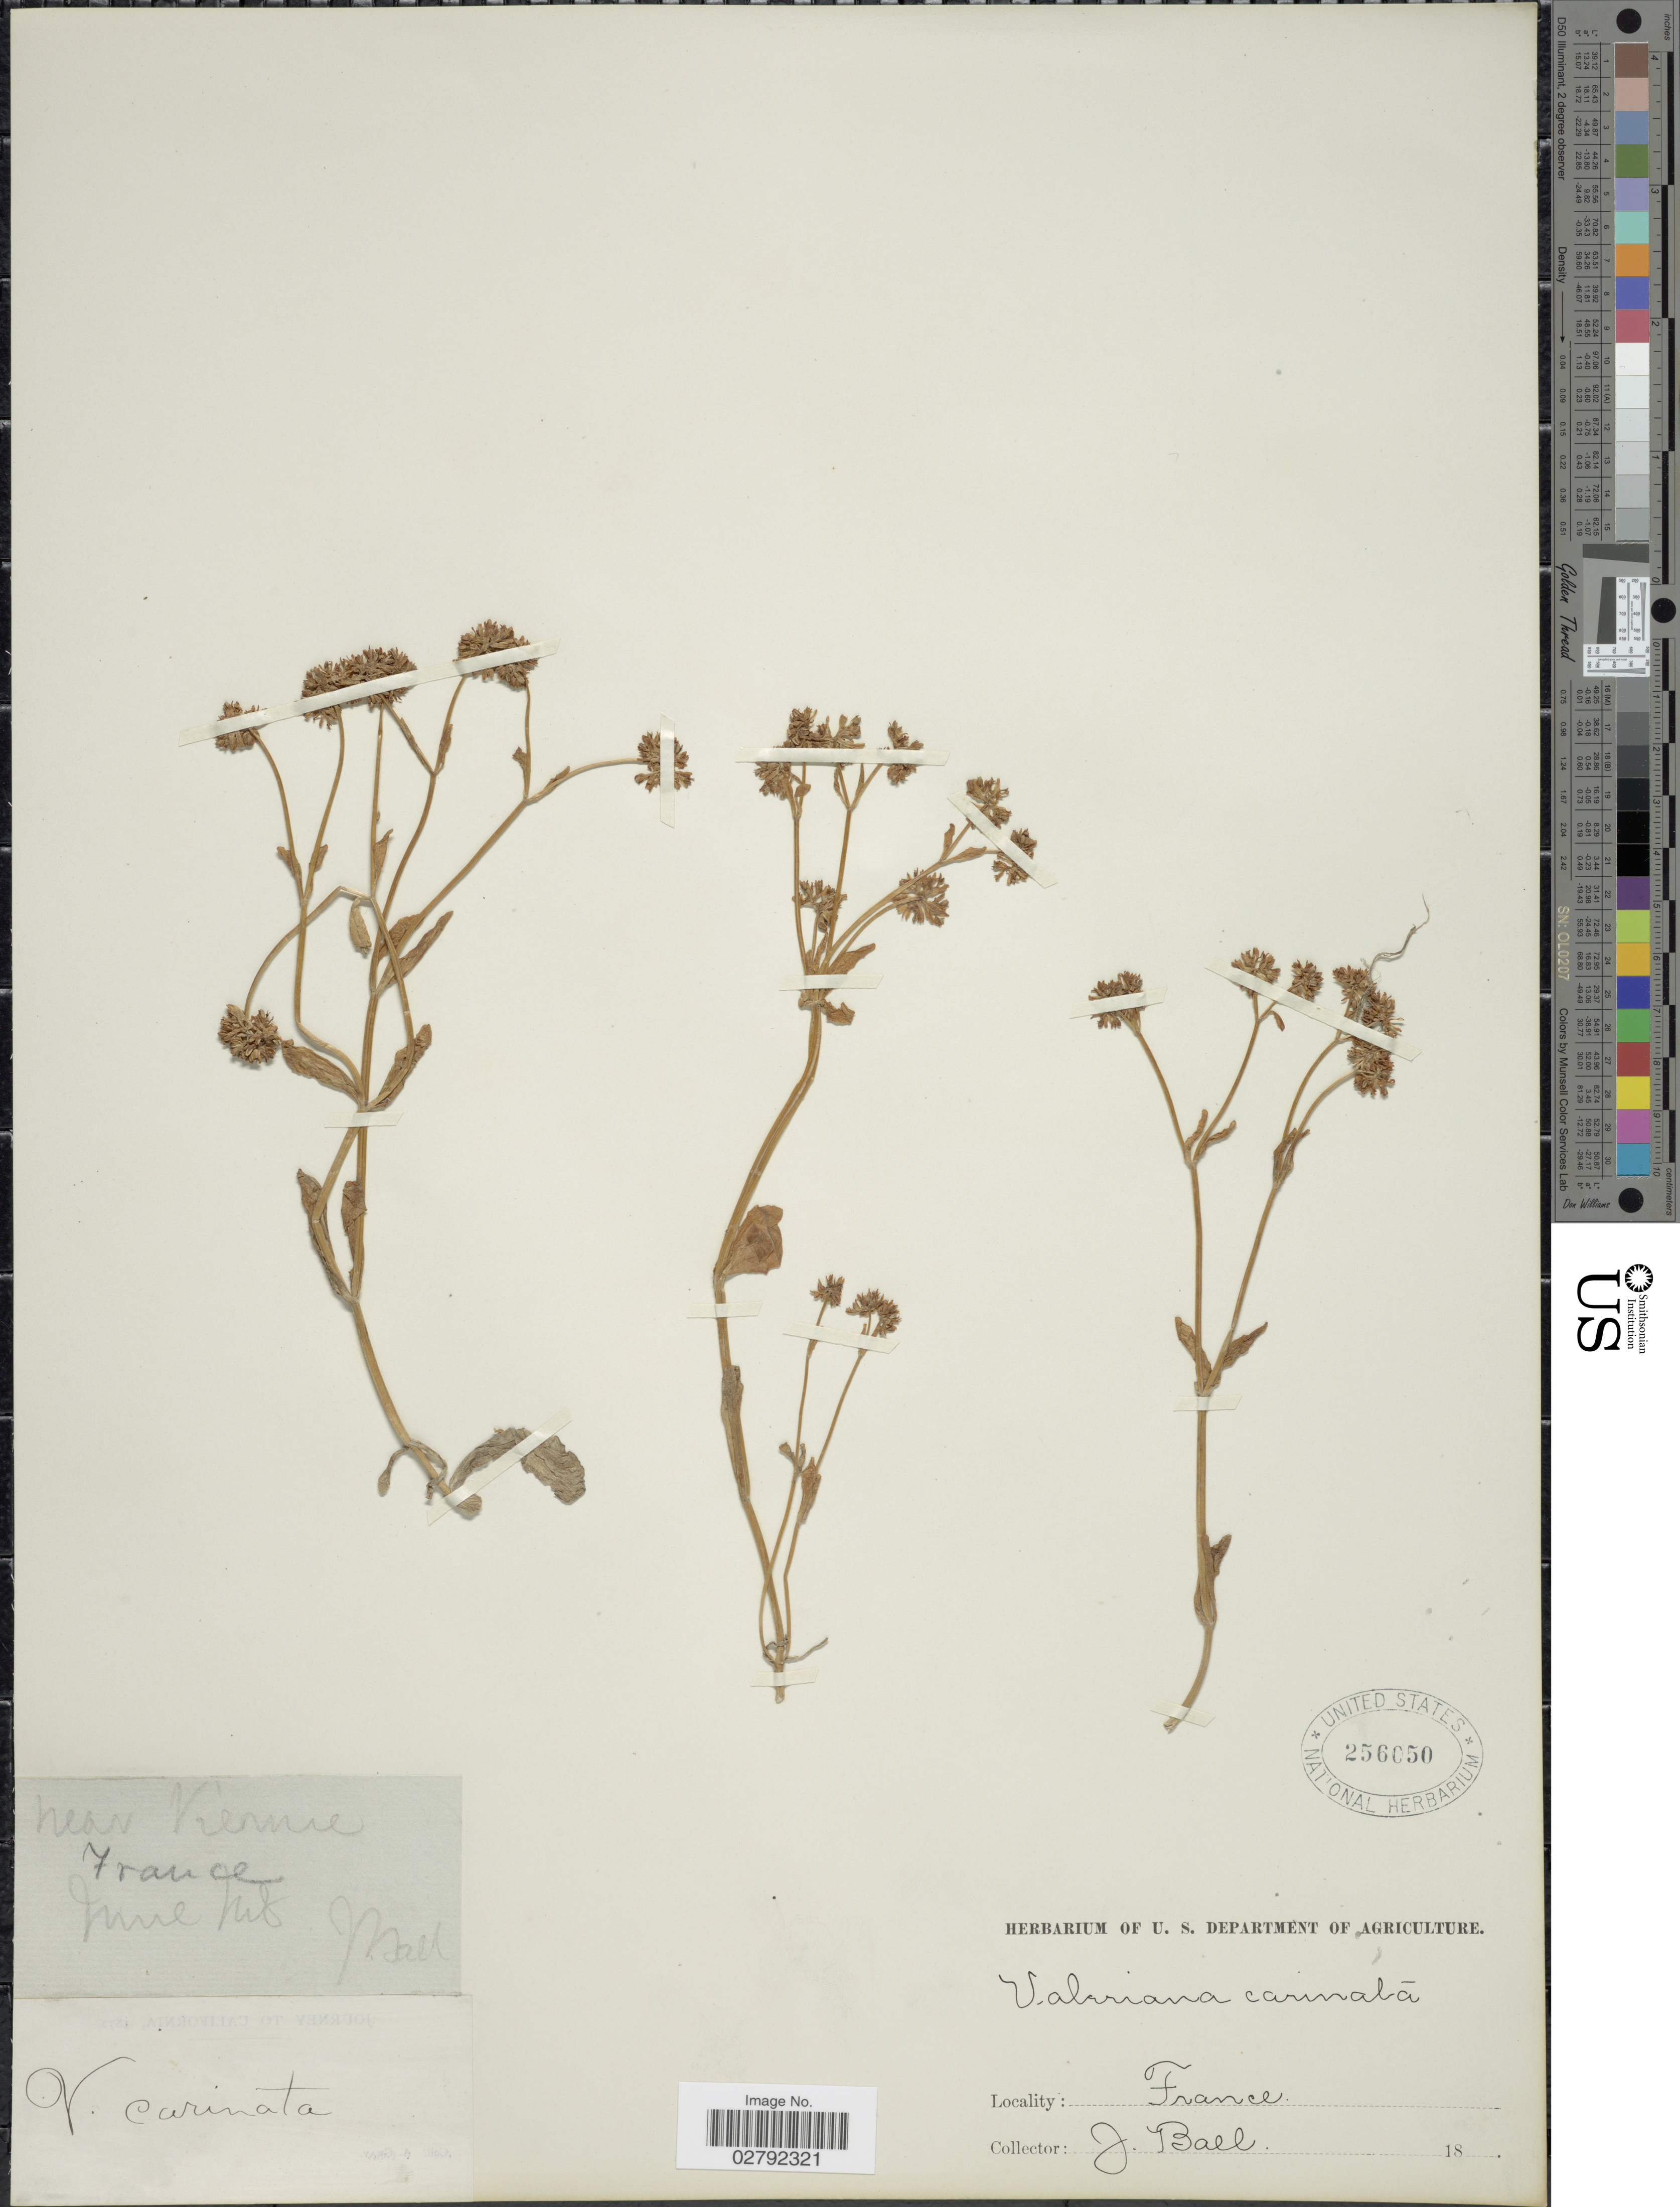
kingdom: Plantae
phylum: Tracheophyta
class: Magnoliopsida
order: Dipsacales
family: Caprifoliaceae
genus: Valerianella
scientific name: Valerianella carinata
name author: Loisel.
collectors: J. Ball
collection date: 1808-08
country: France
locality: Near Kernie.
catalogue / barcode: US 256050